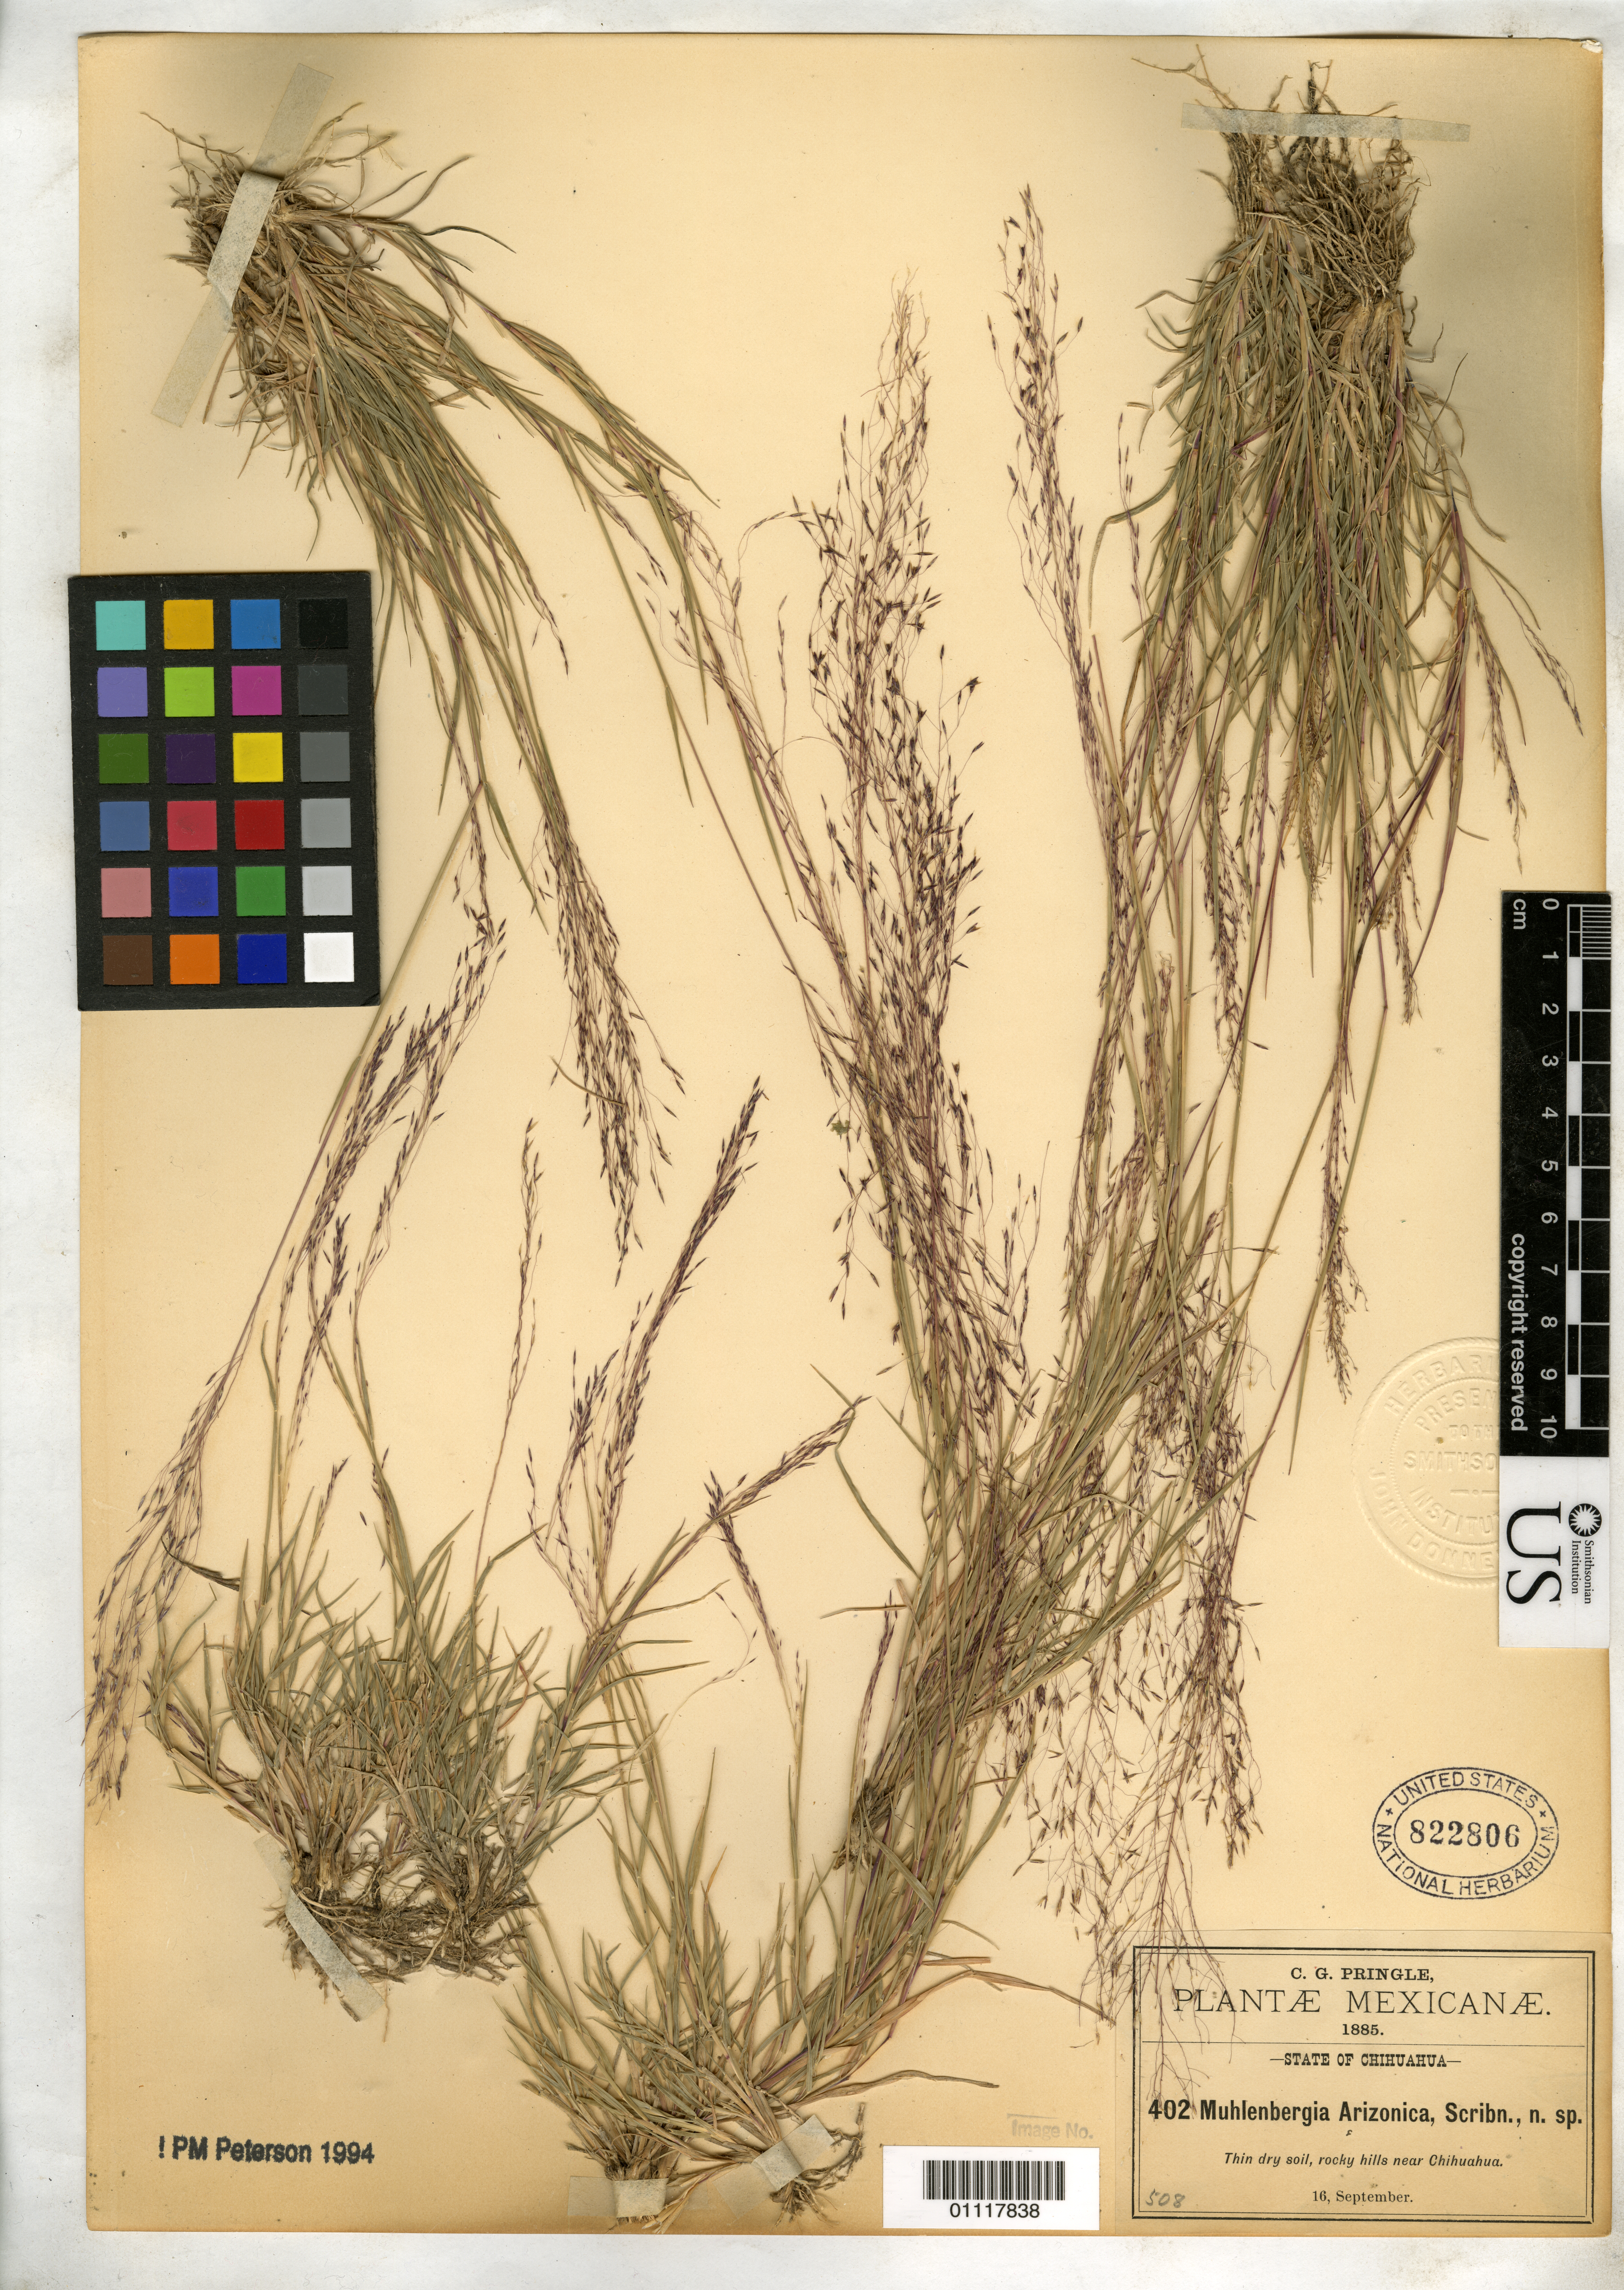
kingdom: Plantae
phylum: Tracheophyta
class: Liliopsida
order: Poales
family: Poaceae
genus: Muhlenbergia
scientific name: Muhlenbergia arizonica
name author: Scribn.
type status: Syntype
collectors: C. G. Pringle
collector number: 402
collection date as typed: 16 Sep 1885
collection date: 1885-09-16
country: Mexico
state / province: Chihuahua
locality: Shaded places, rocky hills near Chihuahua.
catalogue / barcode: US 822806